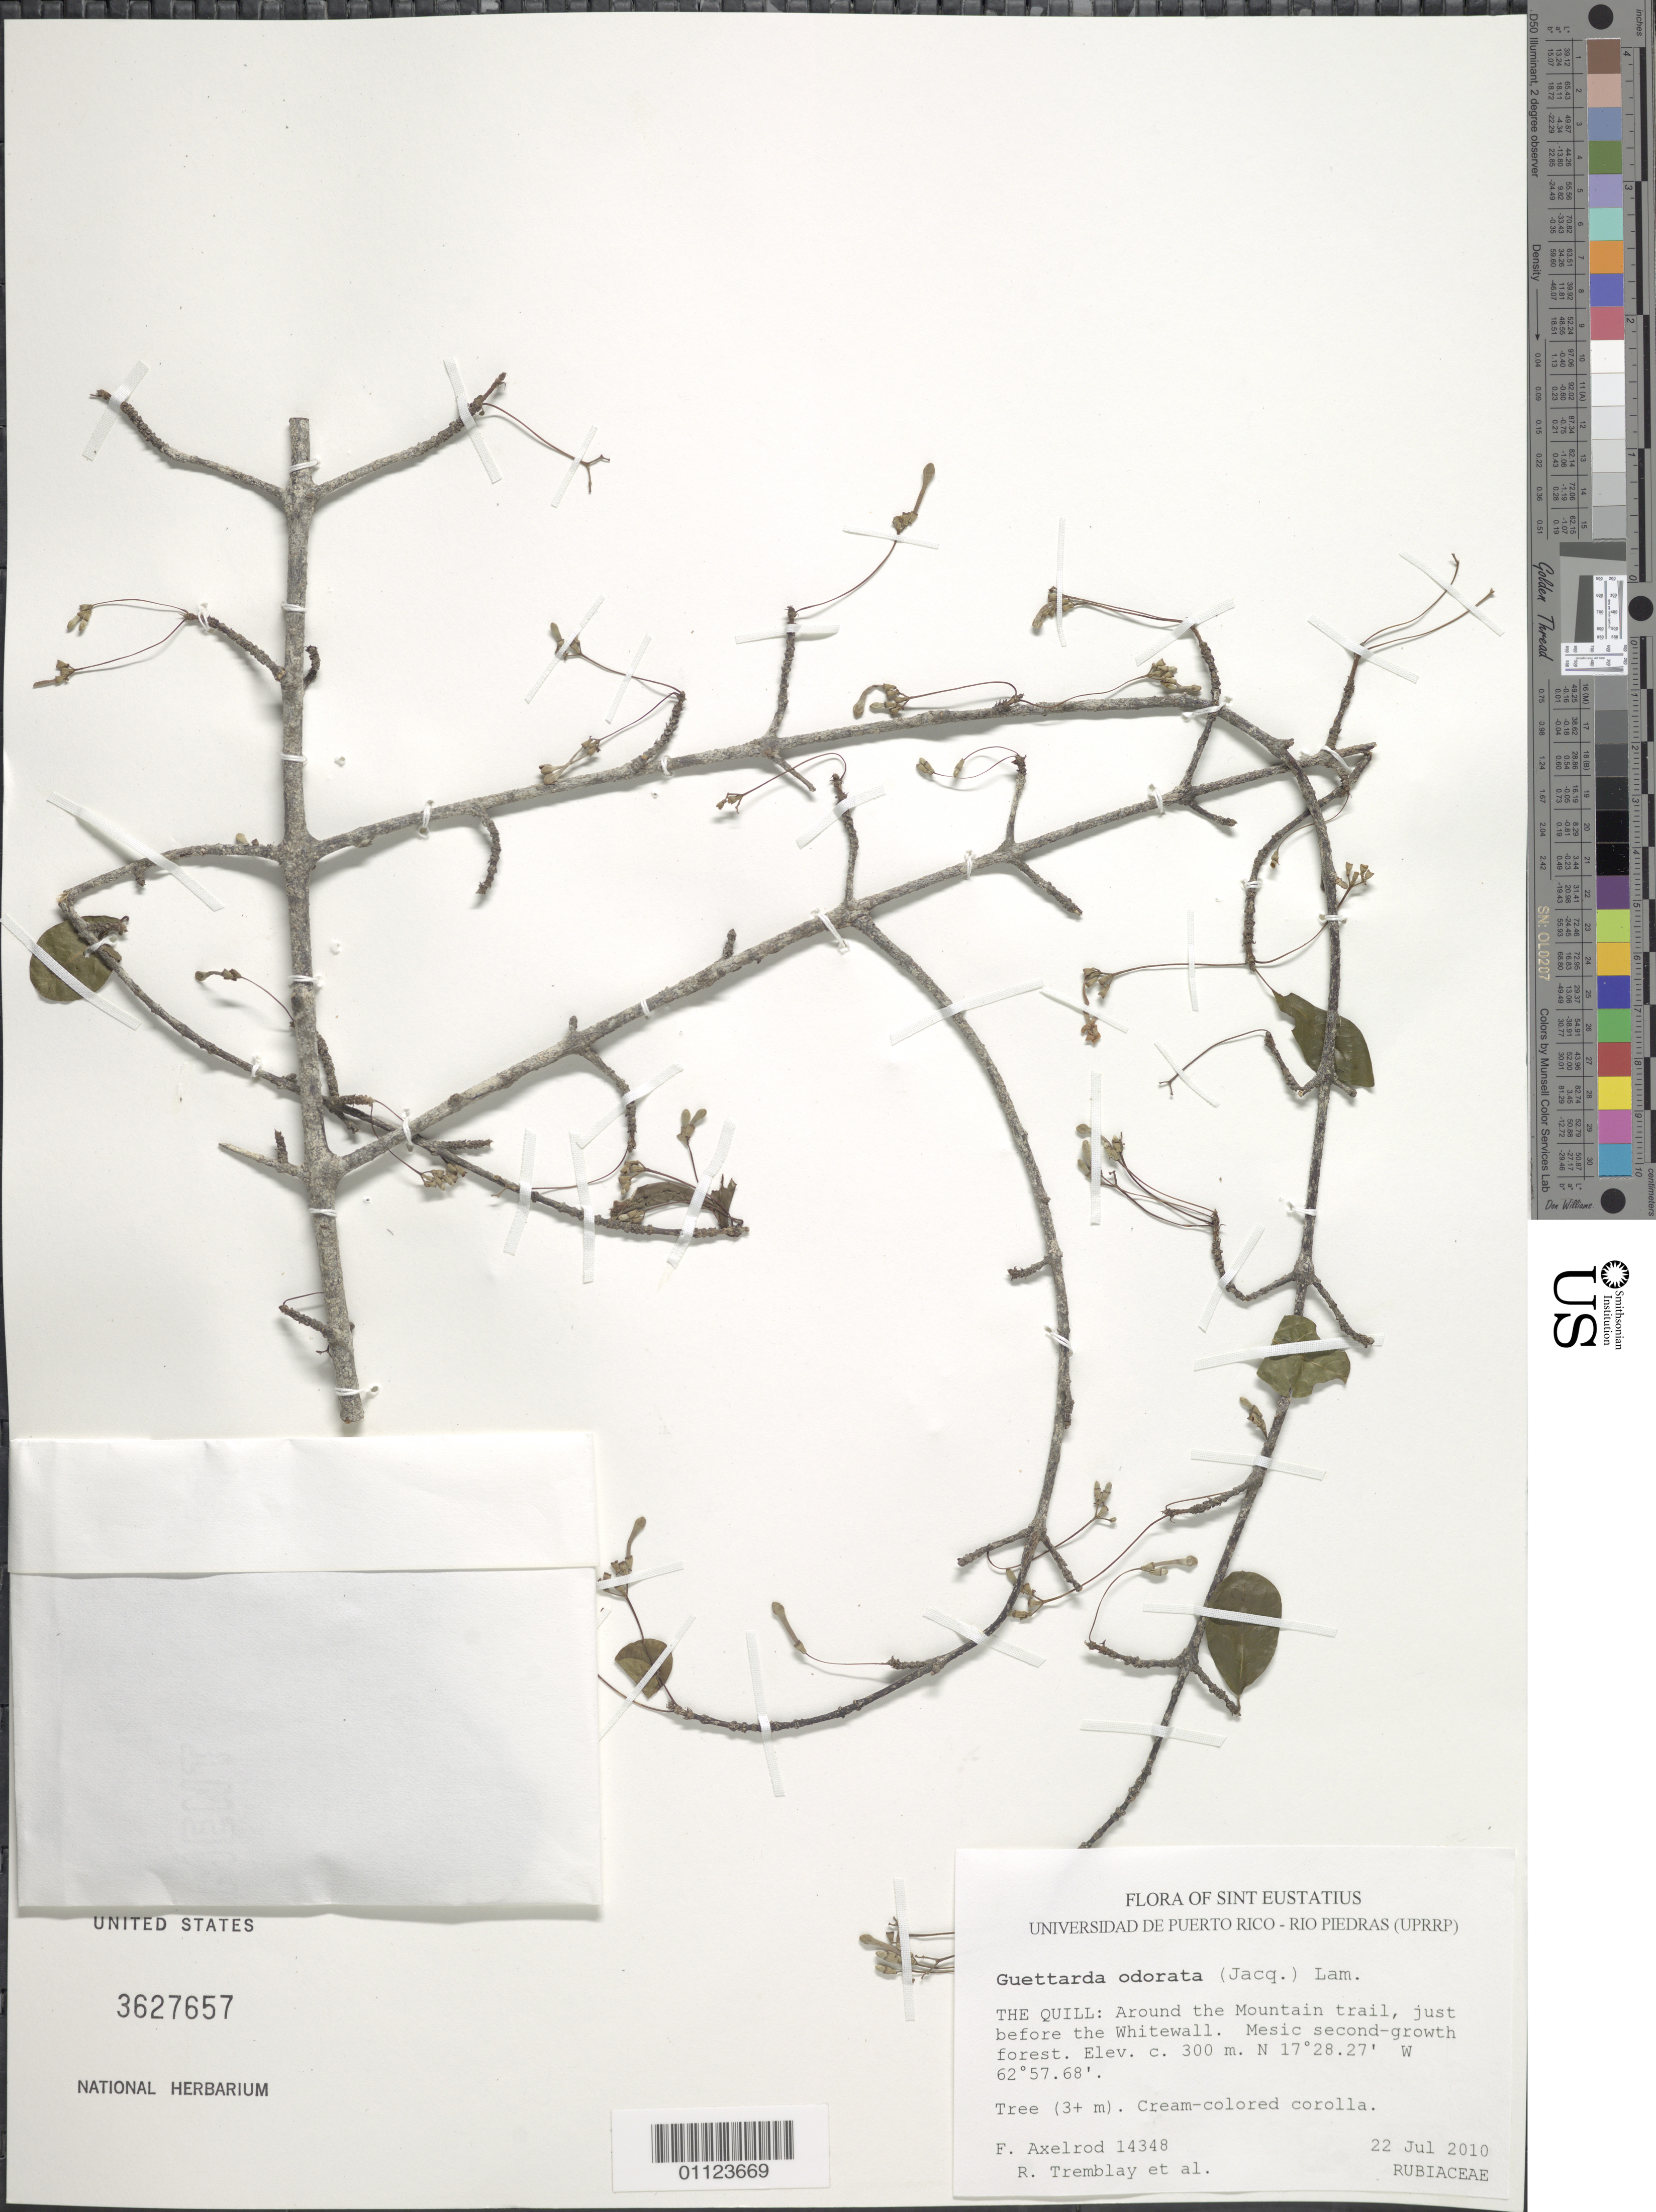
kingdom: Plantae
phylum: Tracheophyta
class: Magnoliopsida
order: Gentianales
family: Rubiaceae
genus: Guettarda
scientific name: Guettarda odorata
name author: (Jacq.) Lam.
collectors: F. S. Axelrod et al.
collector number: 14348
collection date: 2010-07-22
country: Puerto Rico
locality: The Quill: Around the Mountain trail, just before Whitewall.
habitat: Mesic second-growth forest.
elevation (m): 300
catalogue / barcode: US 3627657